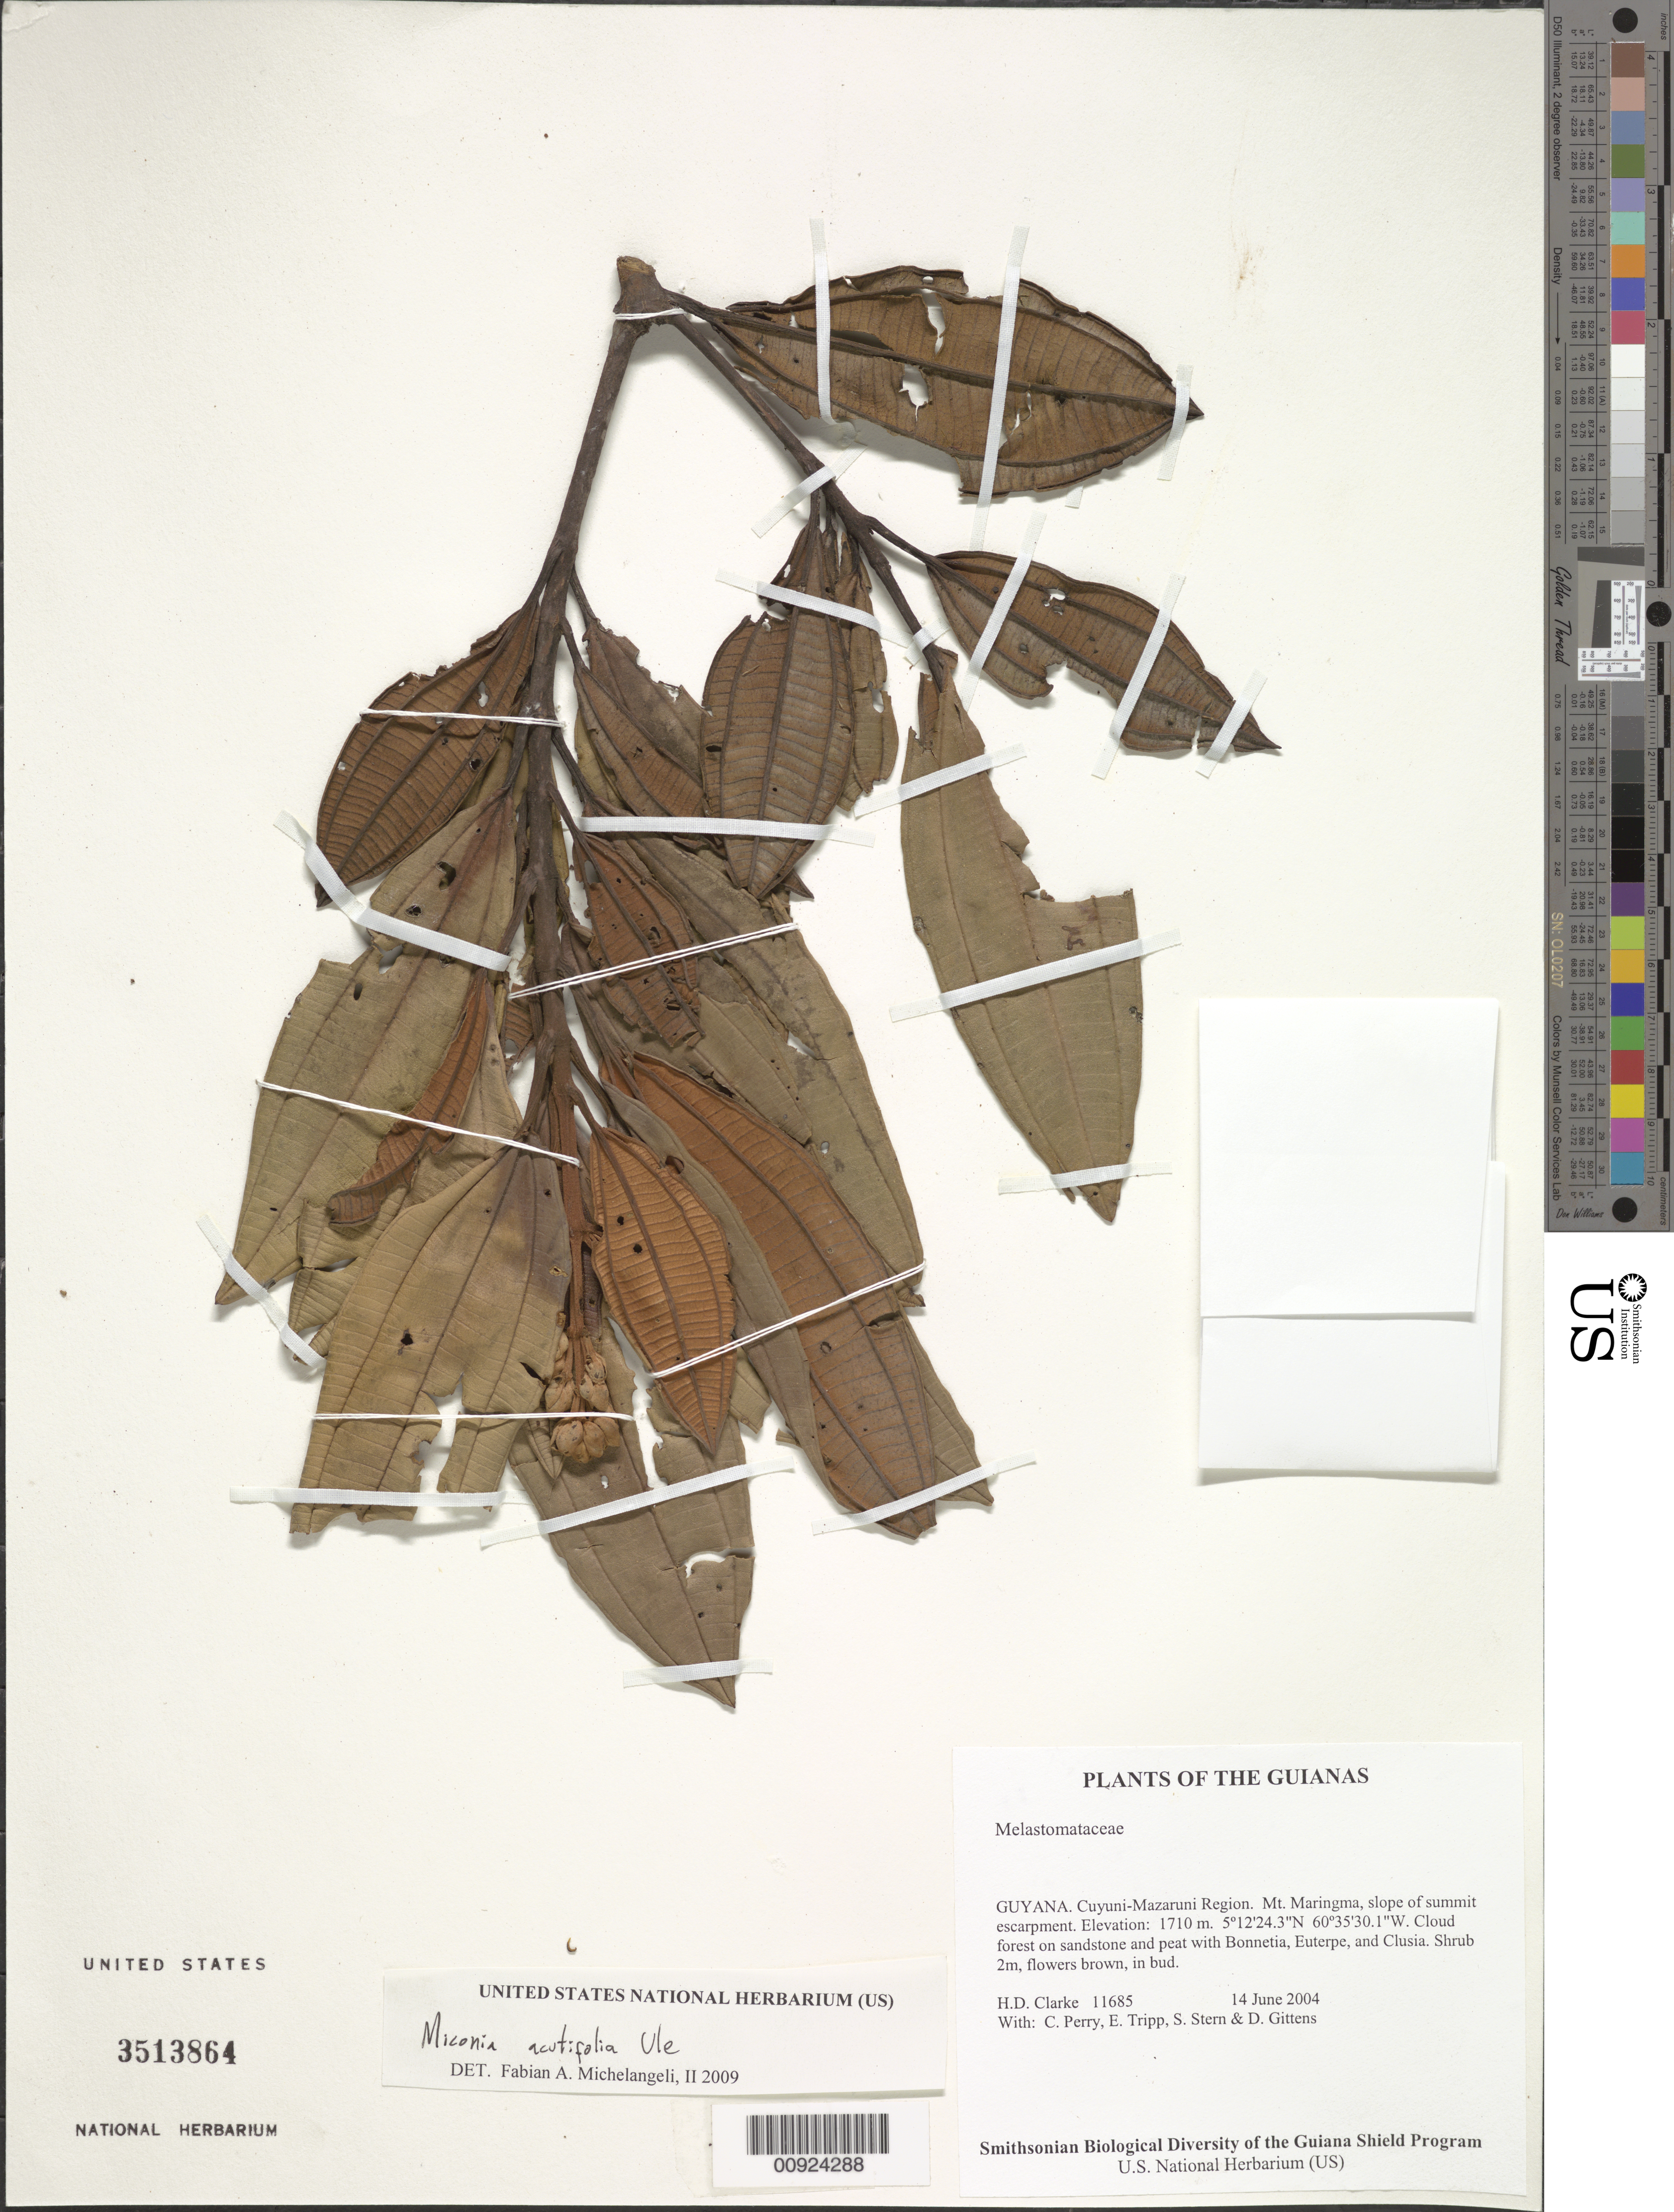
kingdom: Plantae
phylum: Tracheophyta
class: Magnoliopsida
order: Myrtales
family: Melastomataceae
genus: Miconia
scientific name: Miconia acutifolia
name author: Ule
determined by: Michelangeli, F. A.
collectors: H. D. Clarke, C. Perry, E. Tripp, S. R. Stern & D. Gittens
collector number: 11685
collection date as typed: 14 June 2004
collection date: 2004-06-14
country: Guyana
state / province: Cuyuni-Mazaruni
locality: Mt. Maringma, slope of summit escarpment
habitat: Cloud forest on sandstone and peat with Bonnetia, Euterpe, and Clusia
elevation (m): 1710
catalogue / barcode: US 3513864